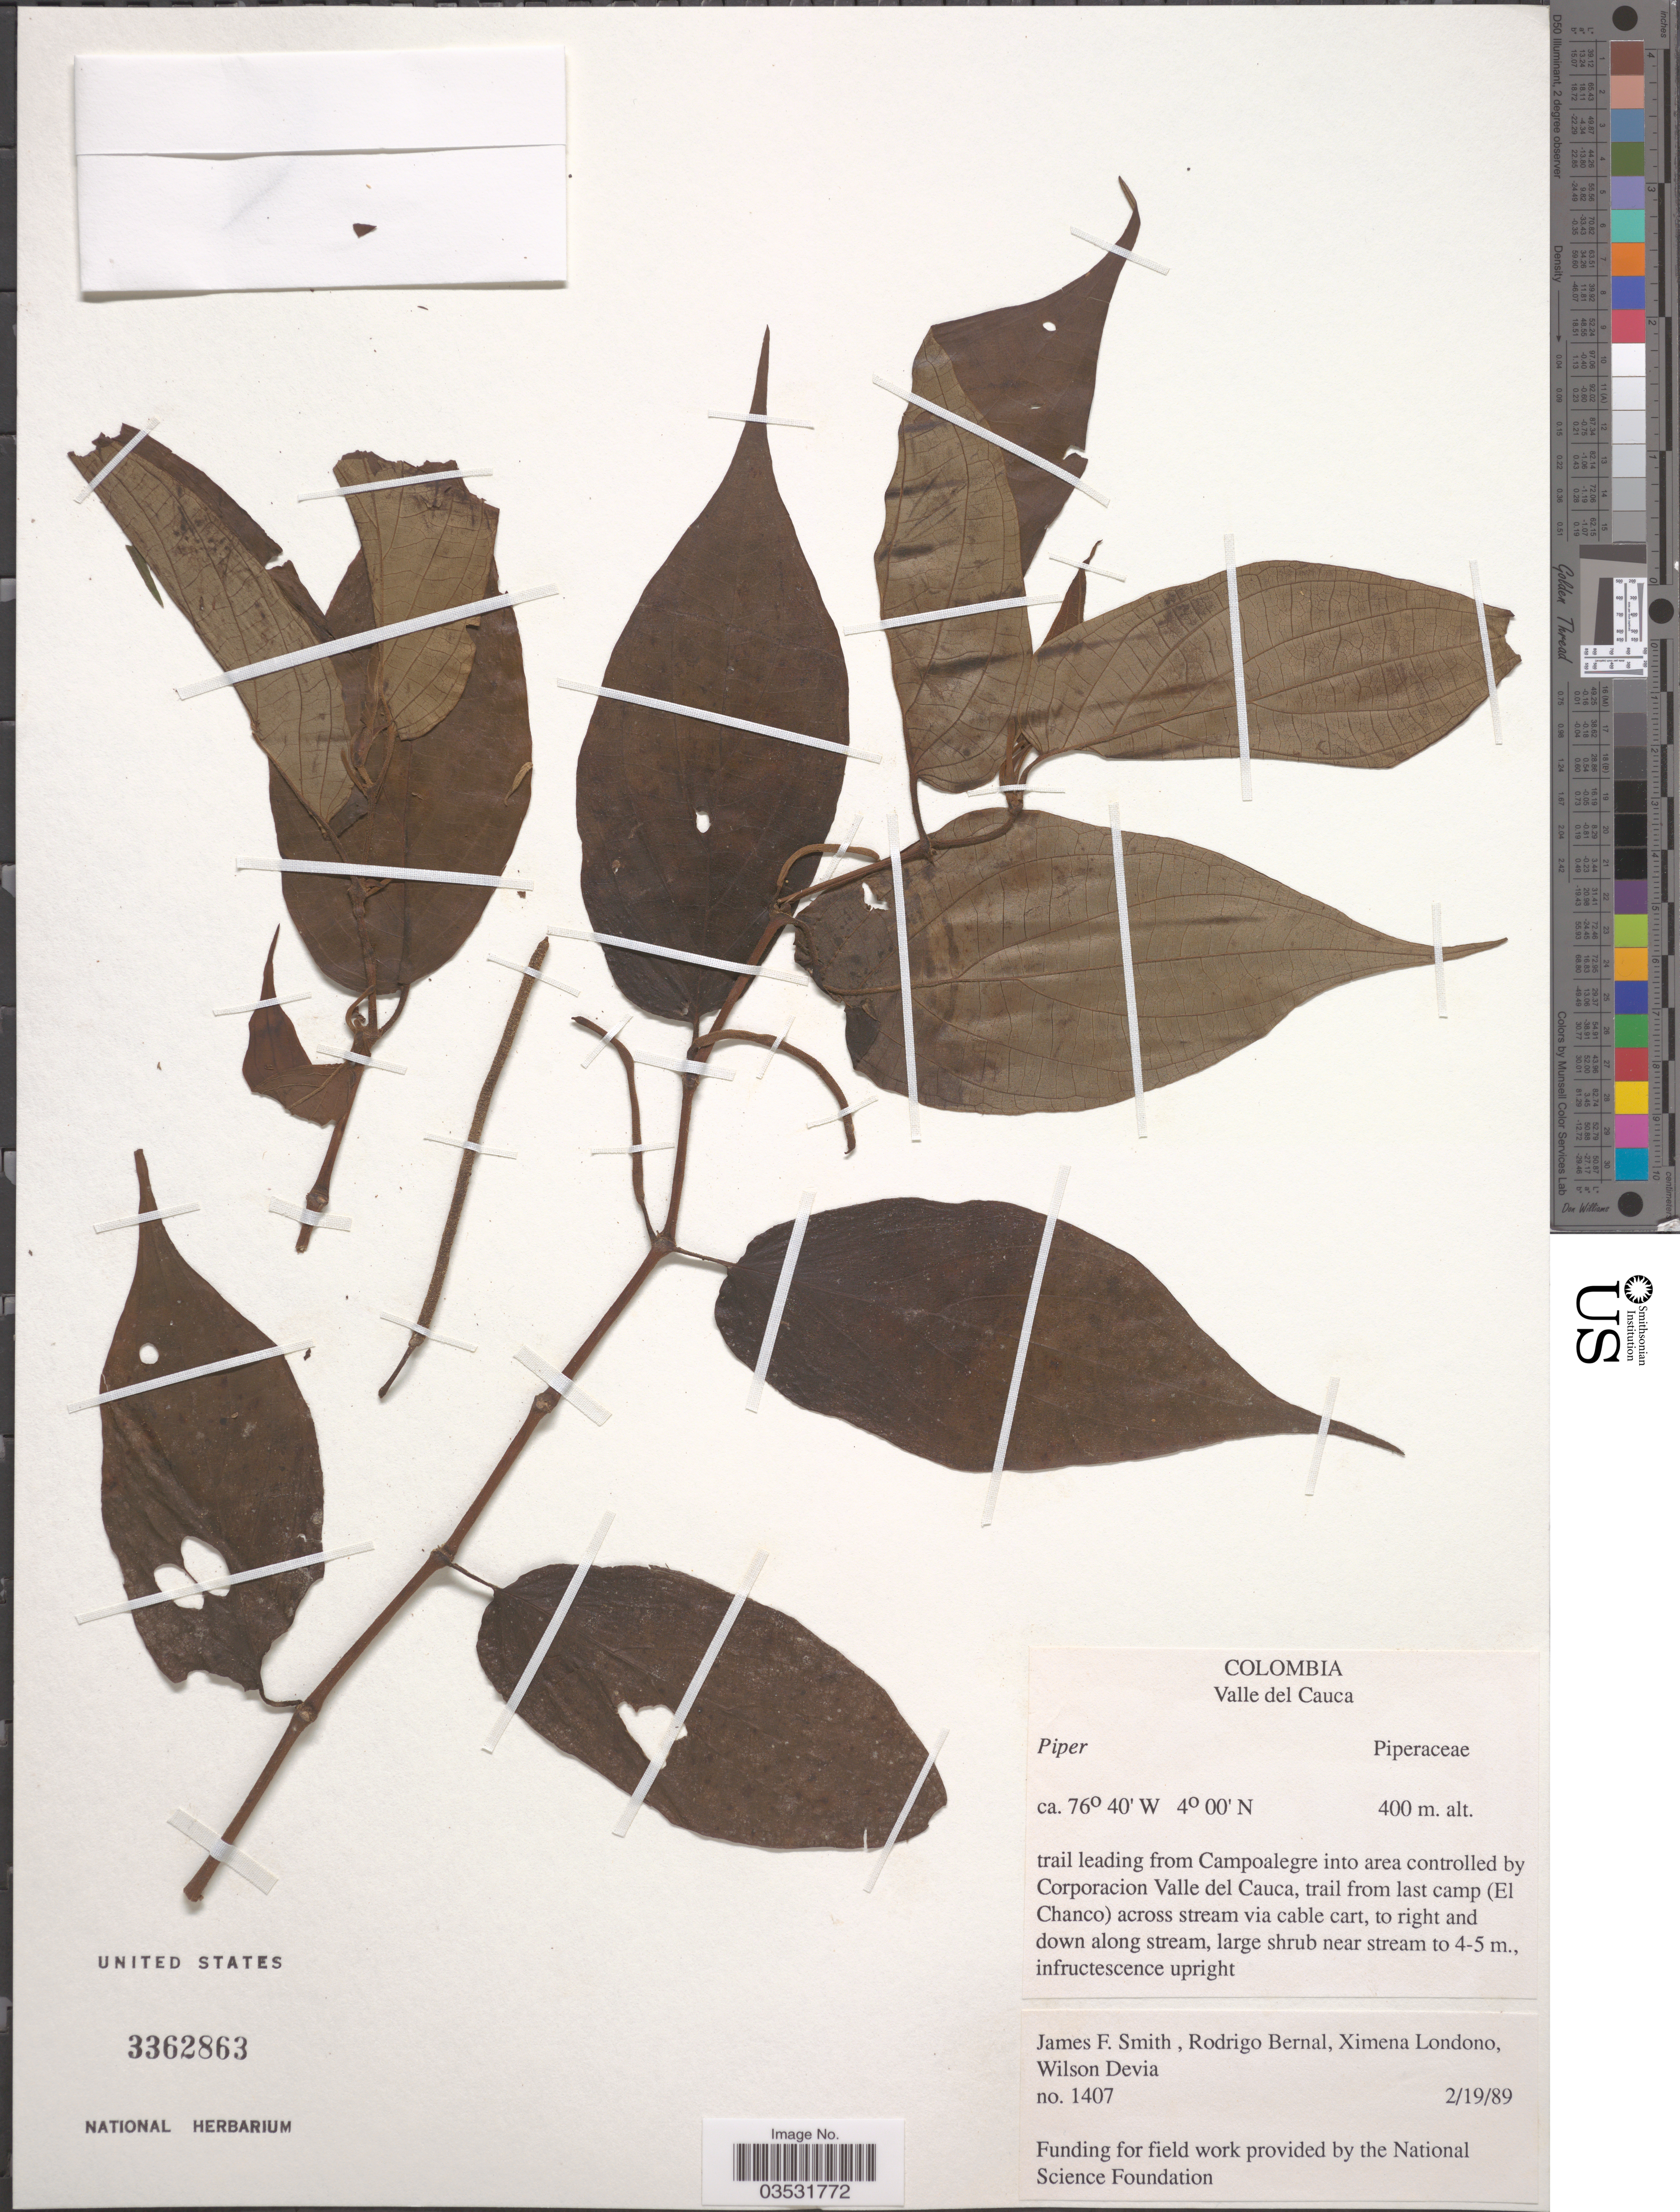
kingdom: Plantae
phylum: Tracheophyta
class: Magnoliopsida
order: Piperales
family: Piperaceae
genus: Piper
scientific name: Piper sp.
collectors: J. F. Smith, R. Bernal, X. Londoño & W. Devia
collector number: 1407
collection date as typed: Transcribed d/m/y: 19/2/89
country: Colombia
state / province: Valle del Cauca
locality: Trail leading from Campoalegre into area controlled by Corporacion Valle del Cauca, trail from last camp (El Chanco) across stream via cable cart, to right and down along stream.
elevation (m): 400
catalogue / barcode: US 3362863